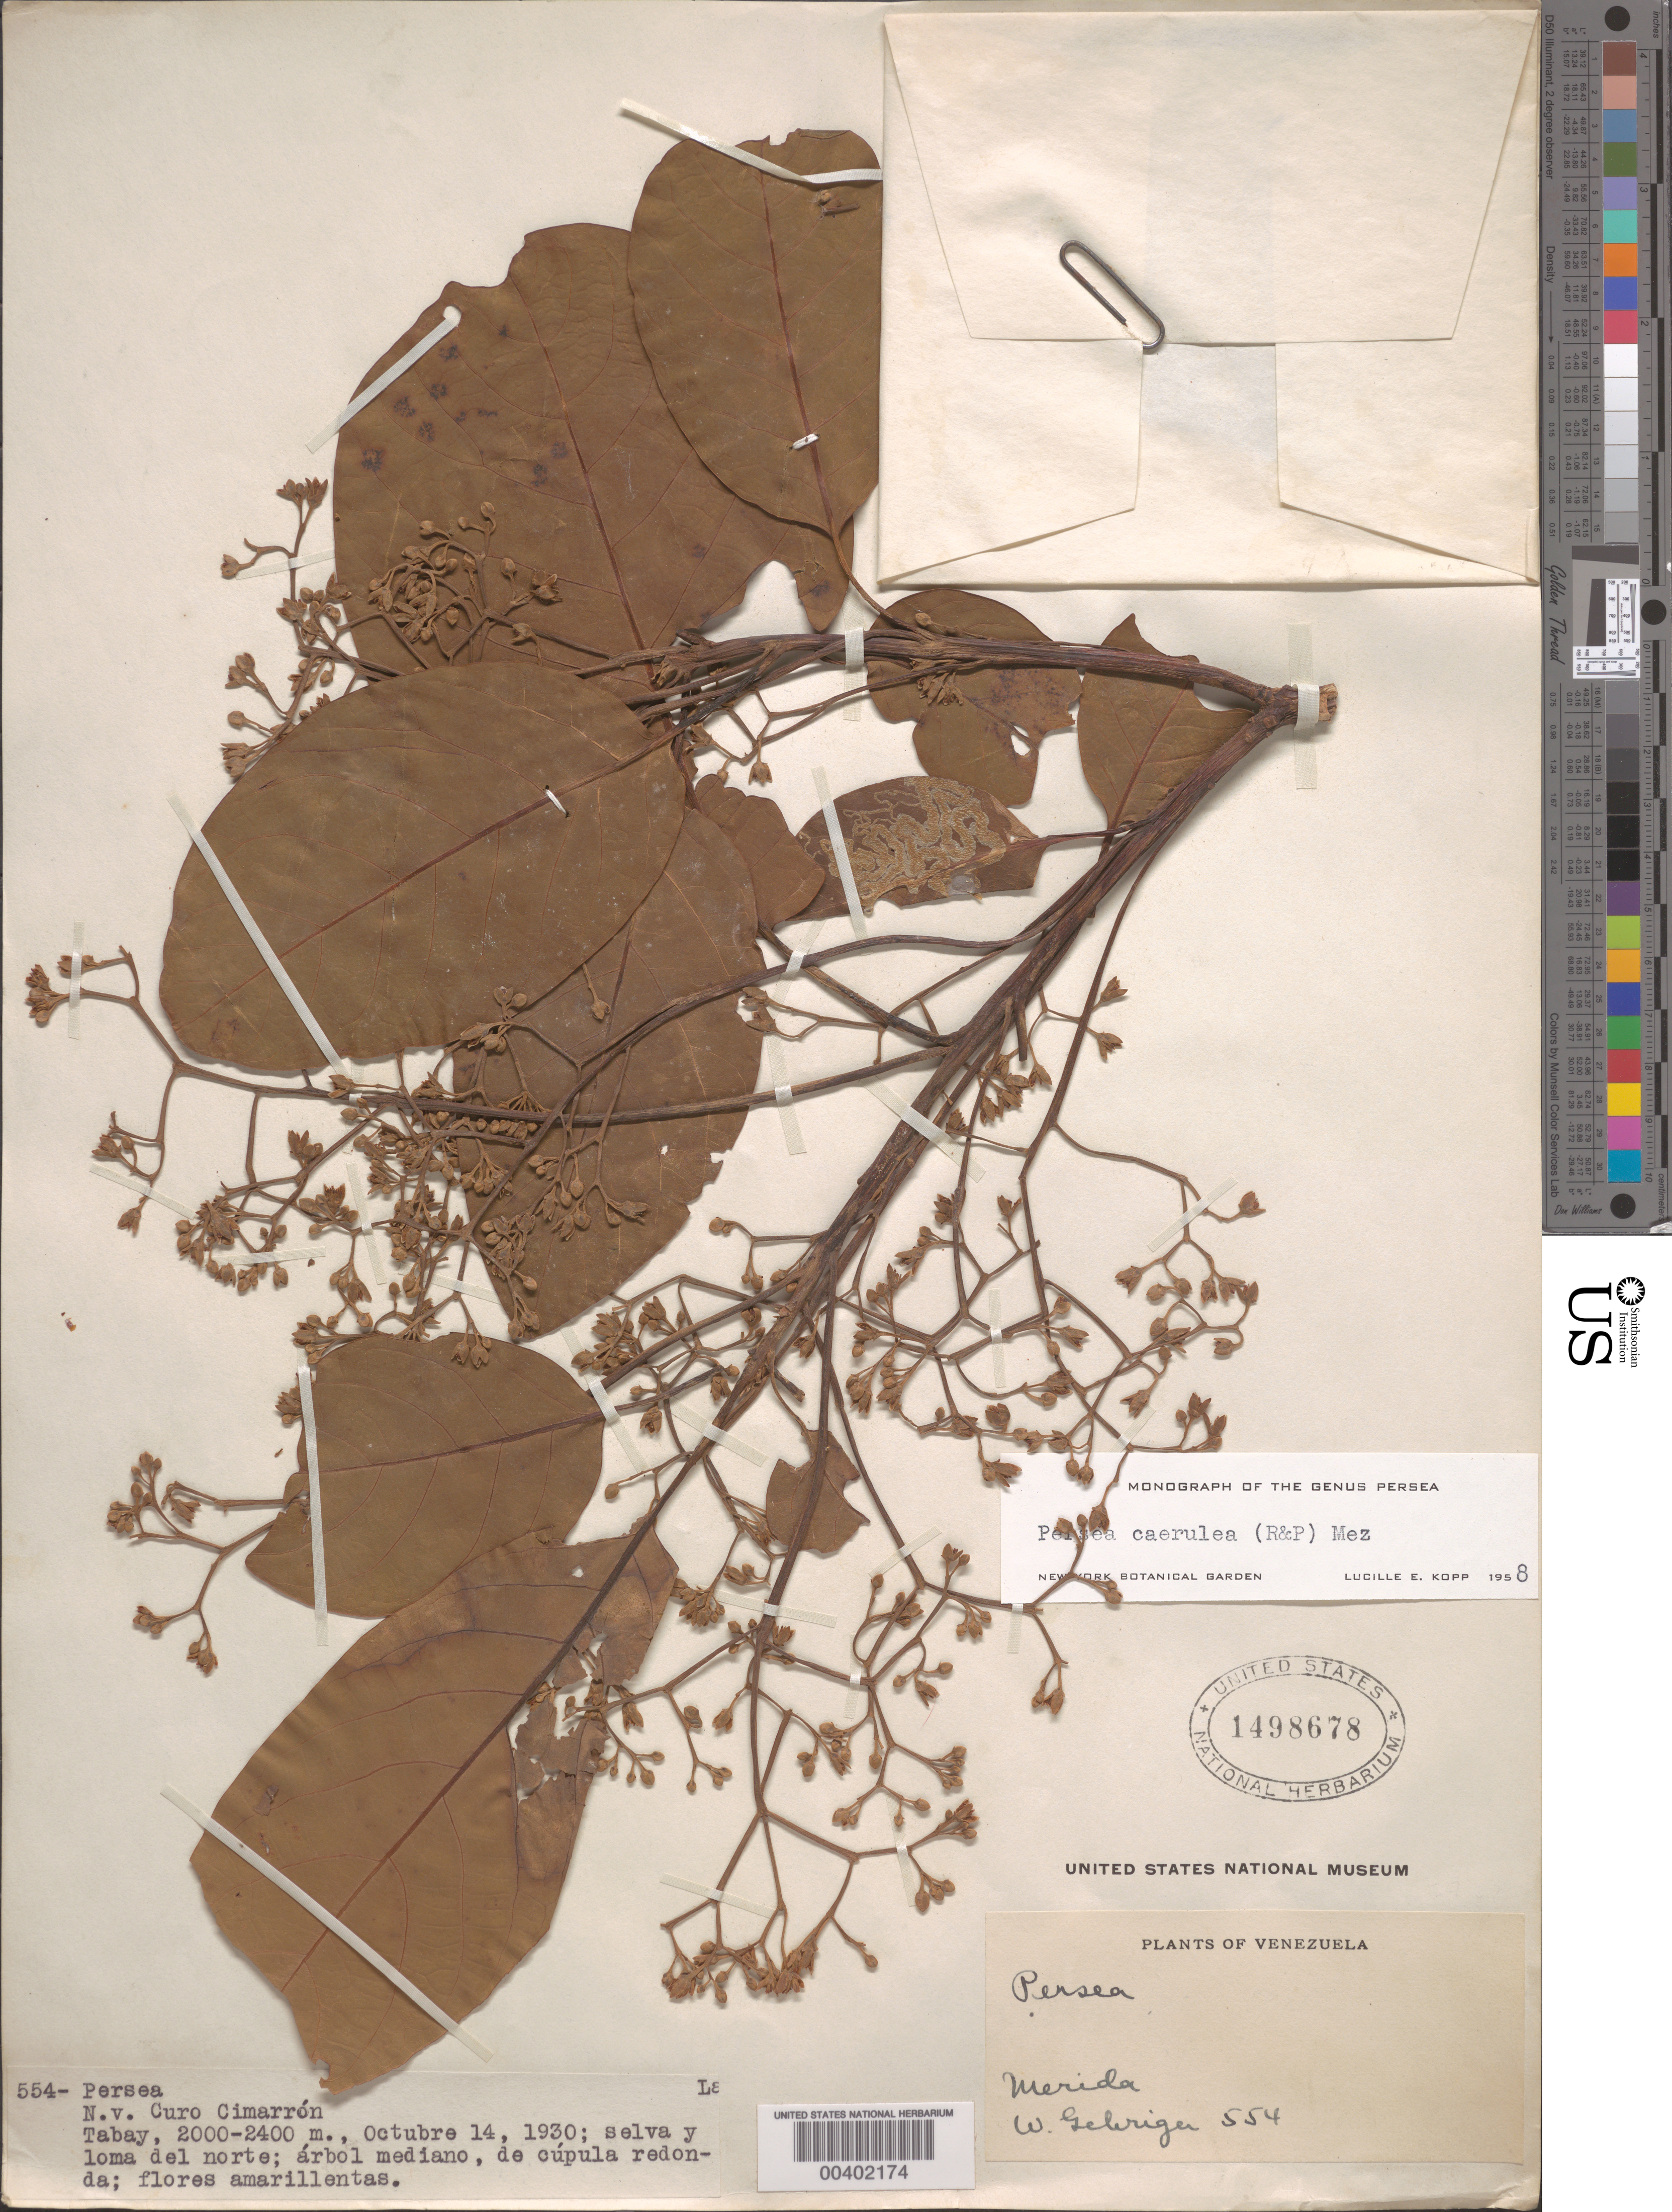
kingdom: Plantae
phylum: Tracheophyta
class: Magnoliopsida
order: Laurales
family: Lauraceae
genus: Persea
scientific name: Persea caerulea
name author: (Ruiz & Pav.) Mez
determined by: Kopp, L. E., (NY), New York Botanical Garden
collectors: W. Gehriger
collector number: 554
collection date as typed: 14 Oct 1930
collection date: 1930-10-14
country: Venezuela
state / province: Mérida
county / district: Libertador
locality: Tabay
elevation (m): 2000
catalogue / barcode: US 1498678